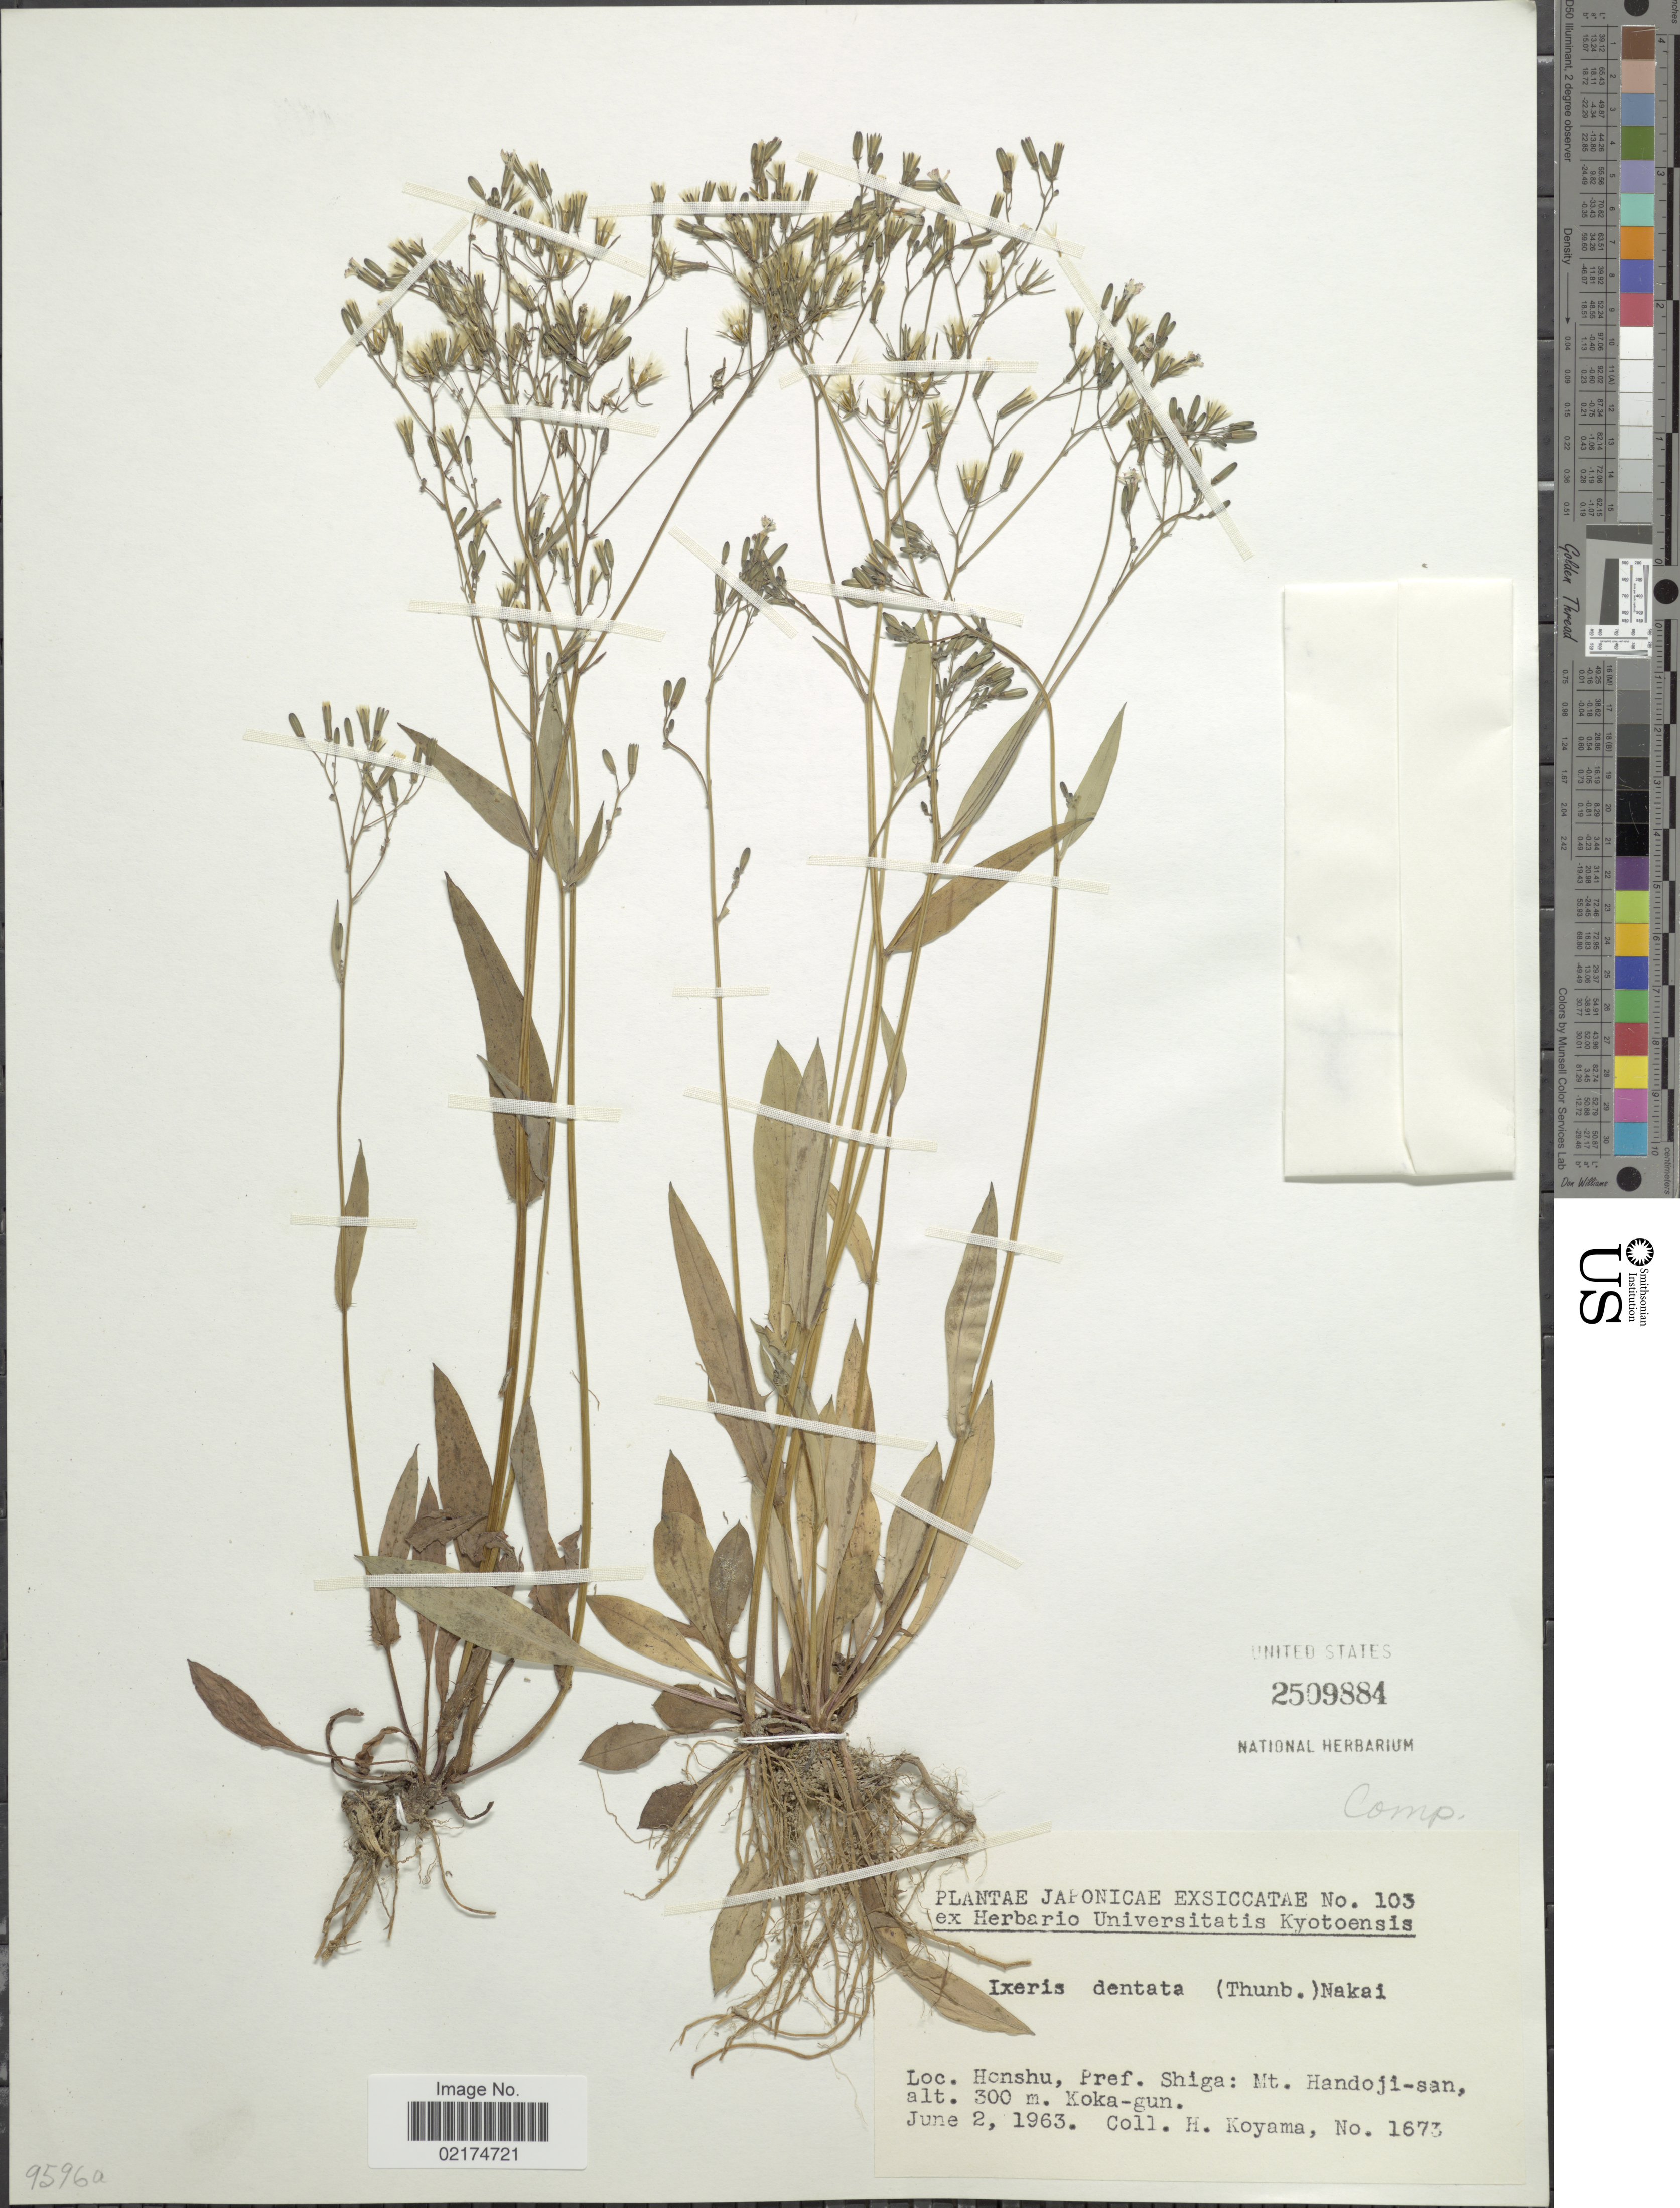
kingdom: Plantae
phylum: Tracheophyta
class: Magnoliopsida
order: Asterales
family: Asteraceae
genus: Ixeridium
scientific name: Ixeridium dentatum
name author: (Thunb.) Tzvelev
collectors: H. Koyama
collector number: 1673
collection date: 1963-06-02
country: Japan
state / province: Siga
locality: Honshu: Mt. Handoji-san, Moka-gun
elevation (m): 300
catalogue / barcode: US 2509884